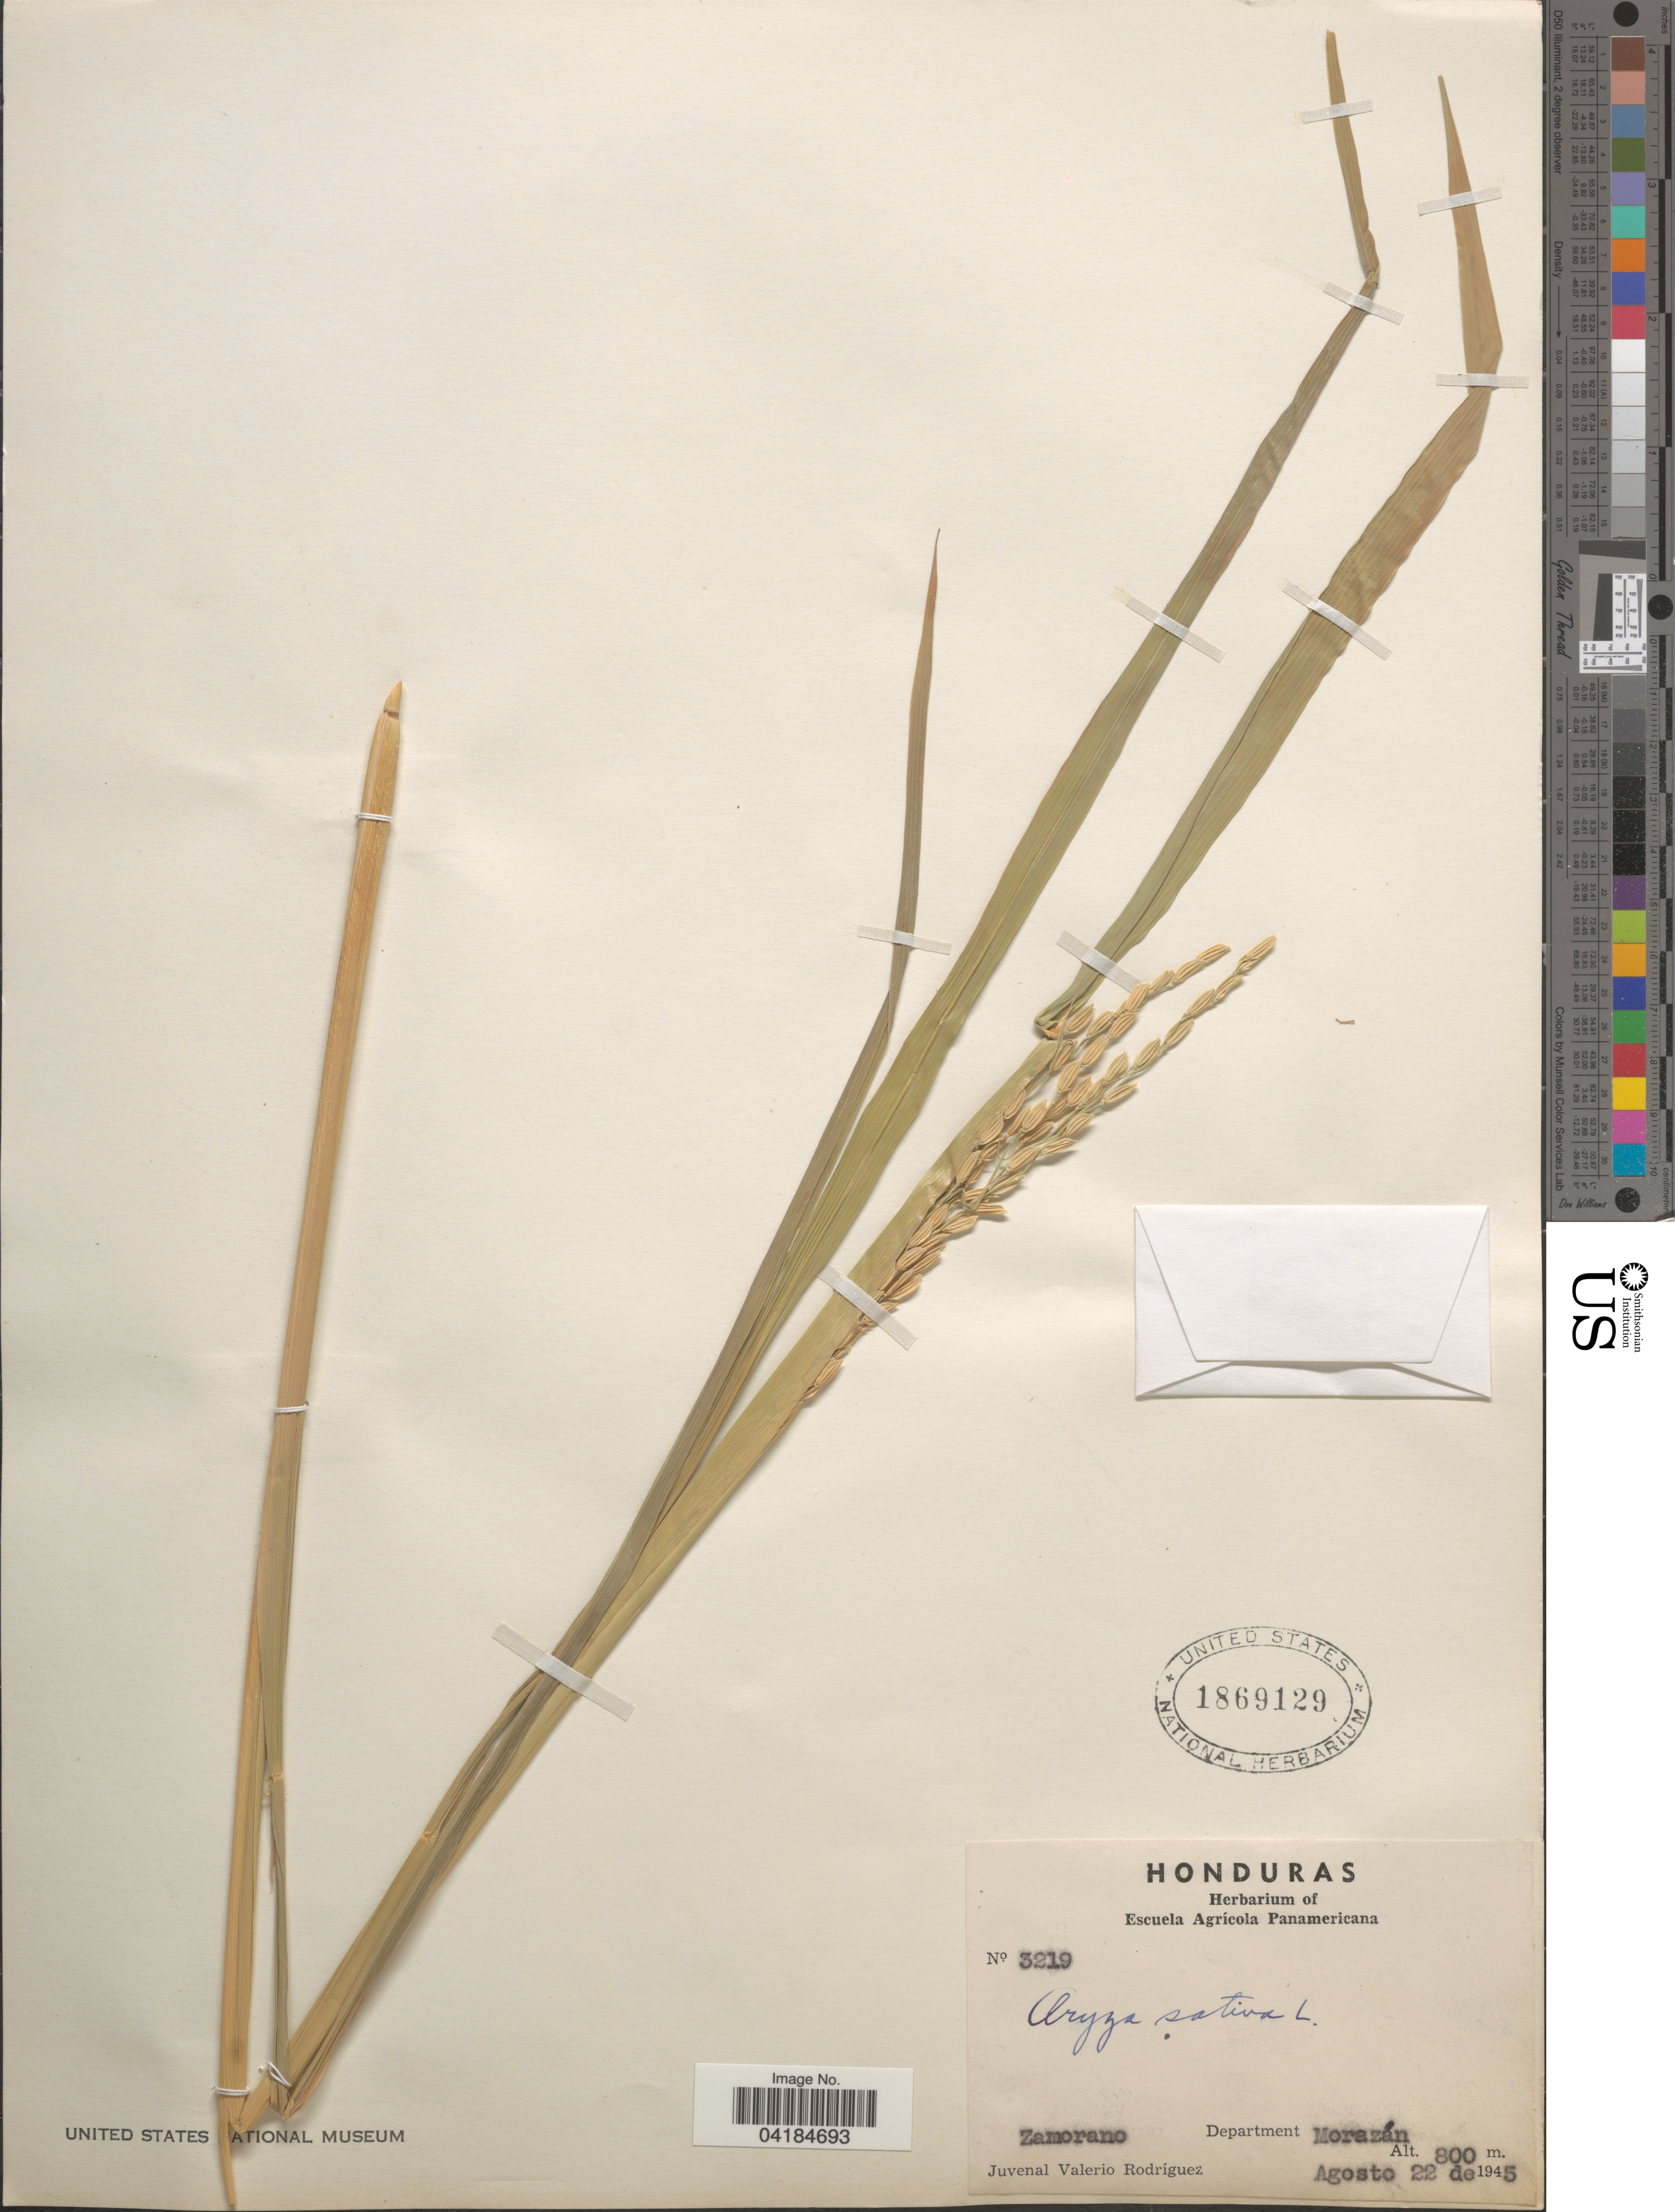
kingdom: Plantae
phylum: Tracheophyta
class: Liliopsida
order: Poales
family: Poaceae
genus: Oryza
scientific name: Oryza sativa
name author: L.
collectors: J. Rodriguez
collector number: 3219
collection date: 1945-08-22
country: Honduras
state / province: Fco. Morazán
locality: Zamorano. Department Morazán.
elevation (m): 800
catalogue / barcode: US 1869129